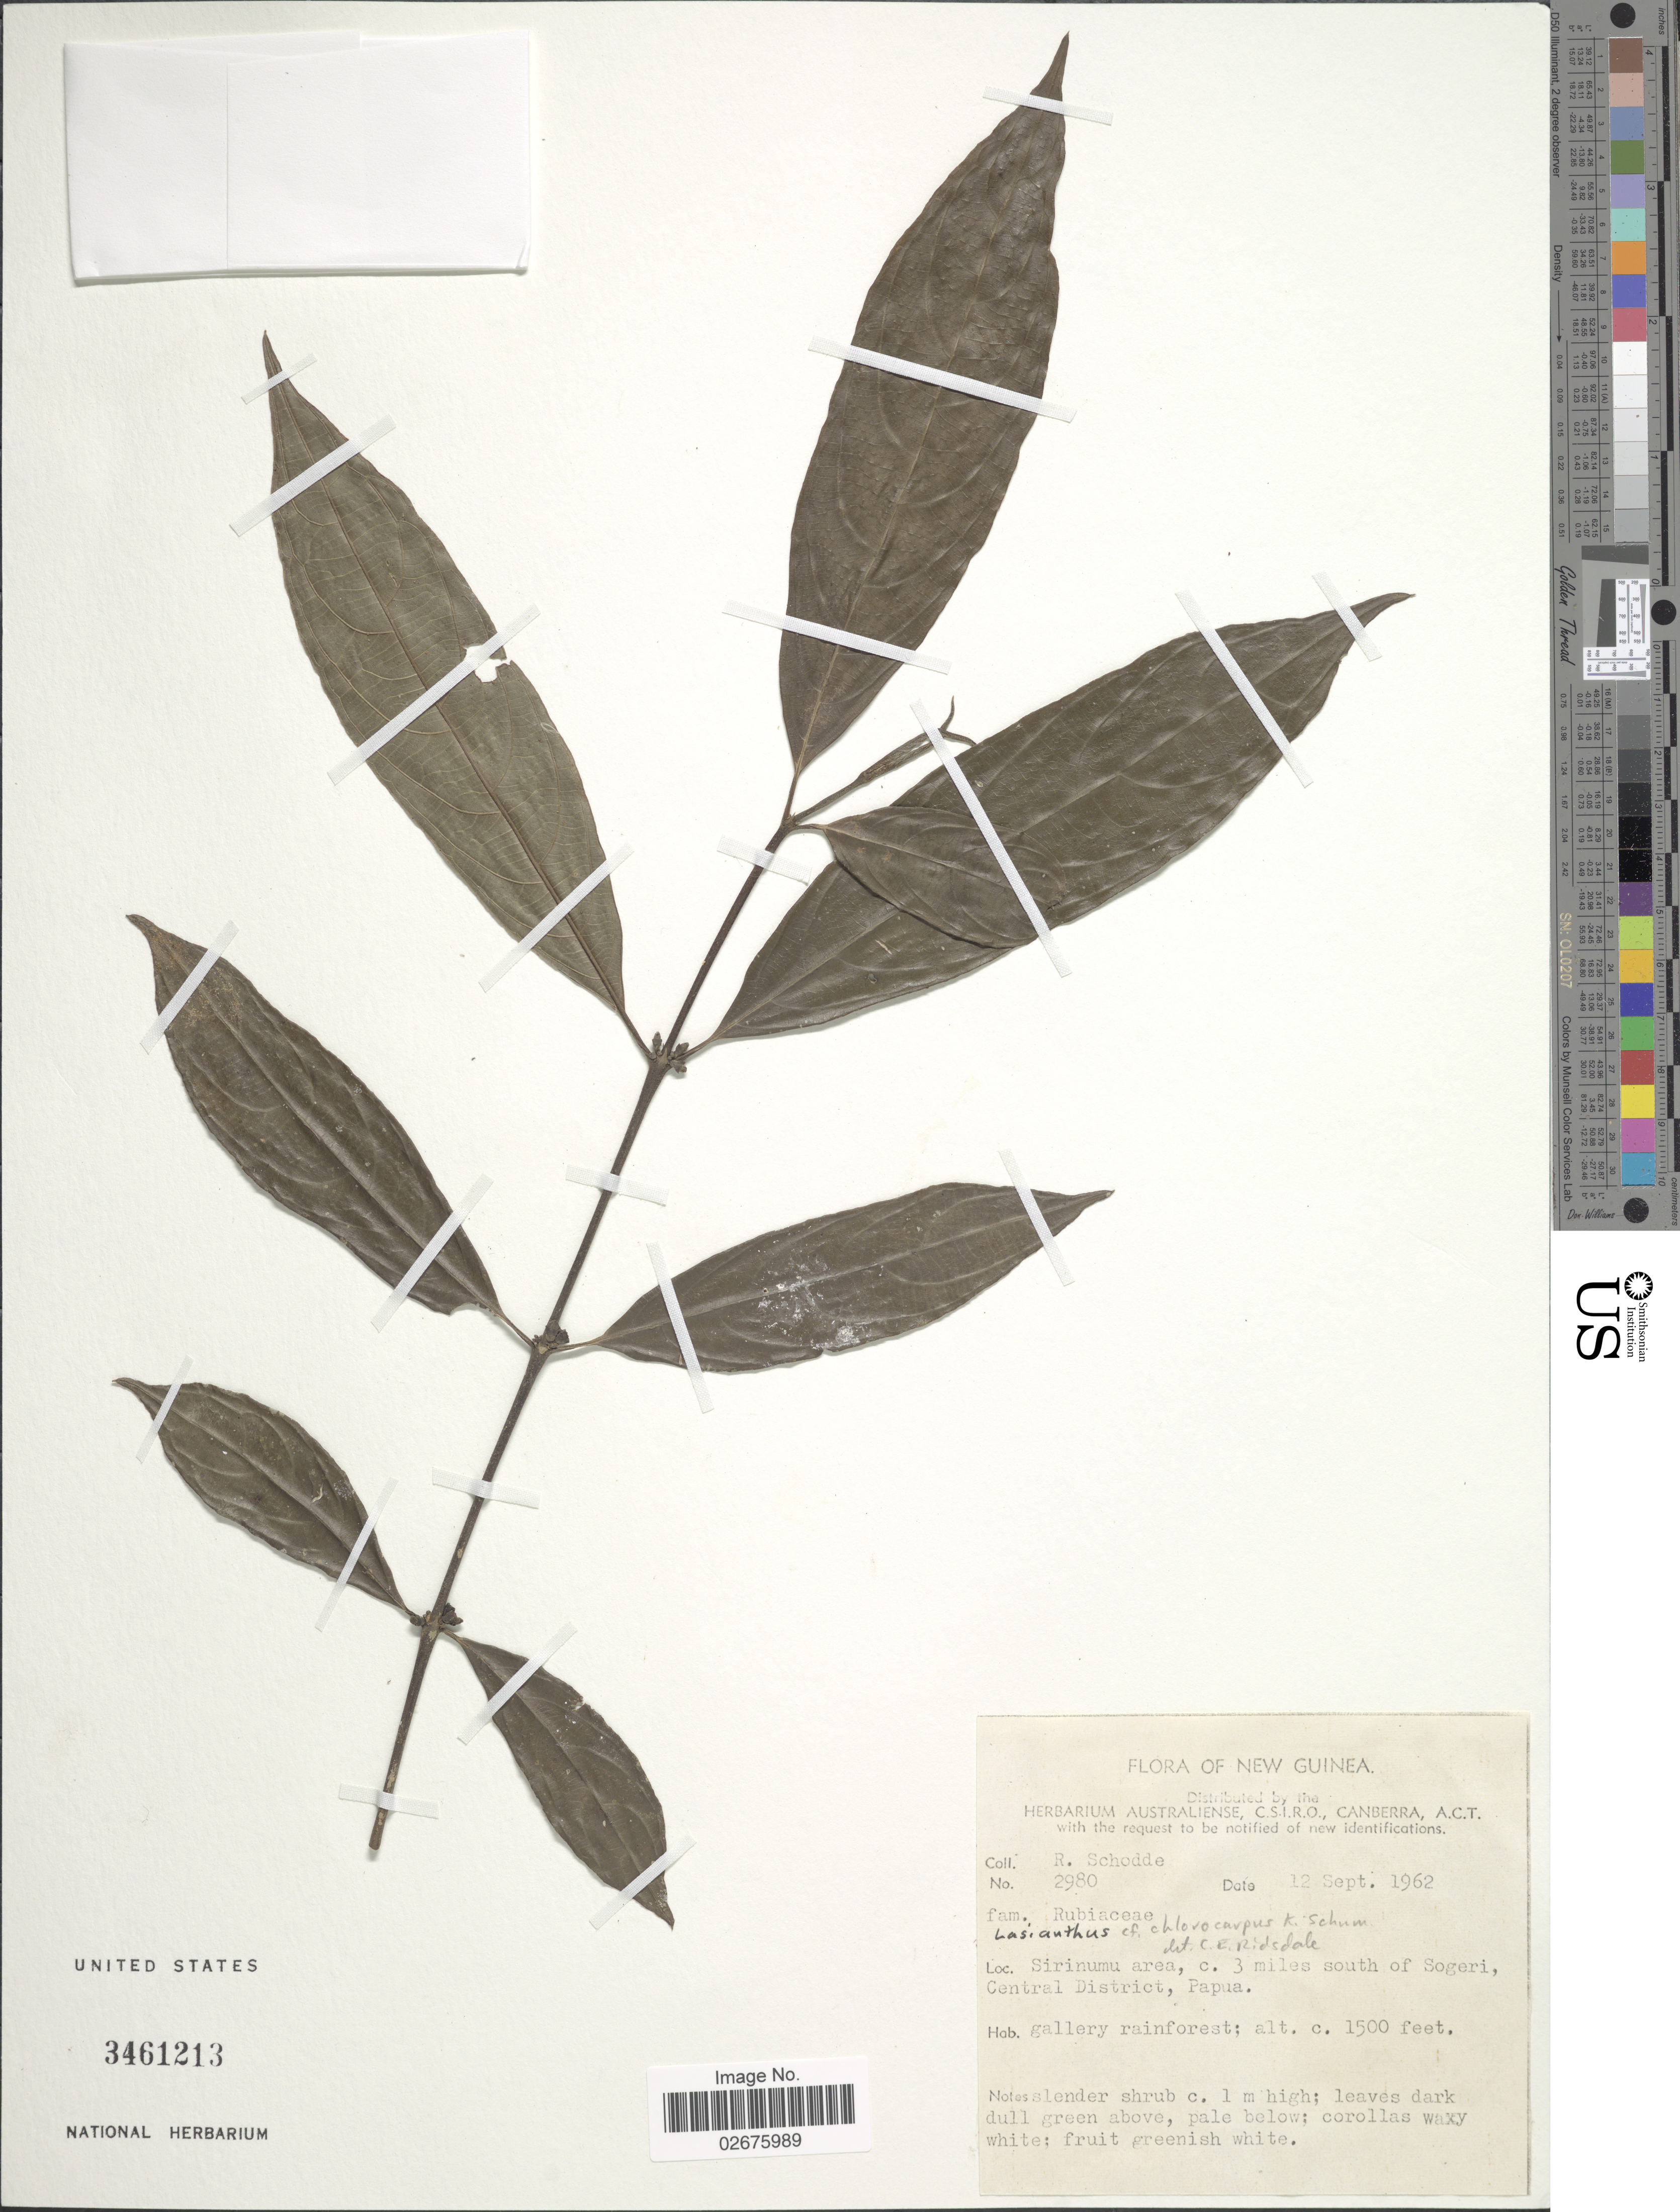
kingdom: Plantae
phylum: Tracheophyta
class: Magnoliopsida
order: Gentianales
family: Rubiaceae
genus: Lasianthus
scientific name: Lasianthus chlorocarpus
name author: K. Schum.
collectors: R. Schodde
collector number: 2980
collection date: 1962-09-12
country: Papua New Guinea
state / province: Central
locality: New Guinea, Sirinumu area, c. 3 miles south of Sogeri, Central District, gallery rainforest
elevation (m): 457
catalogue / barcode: US 3461213